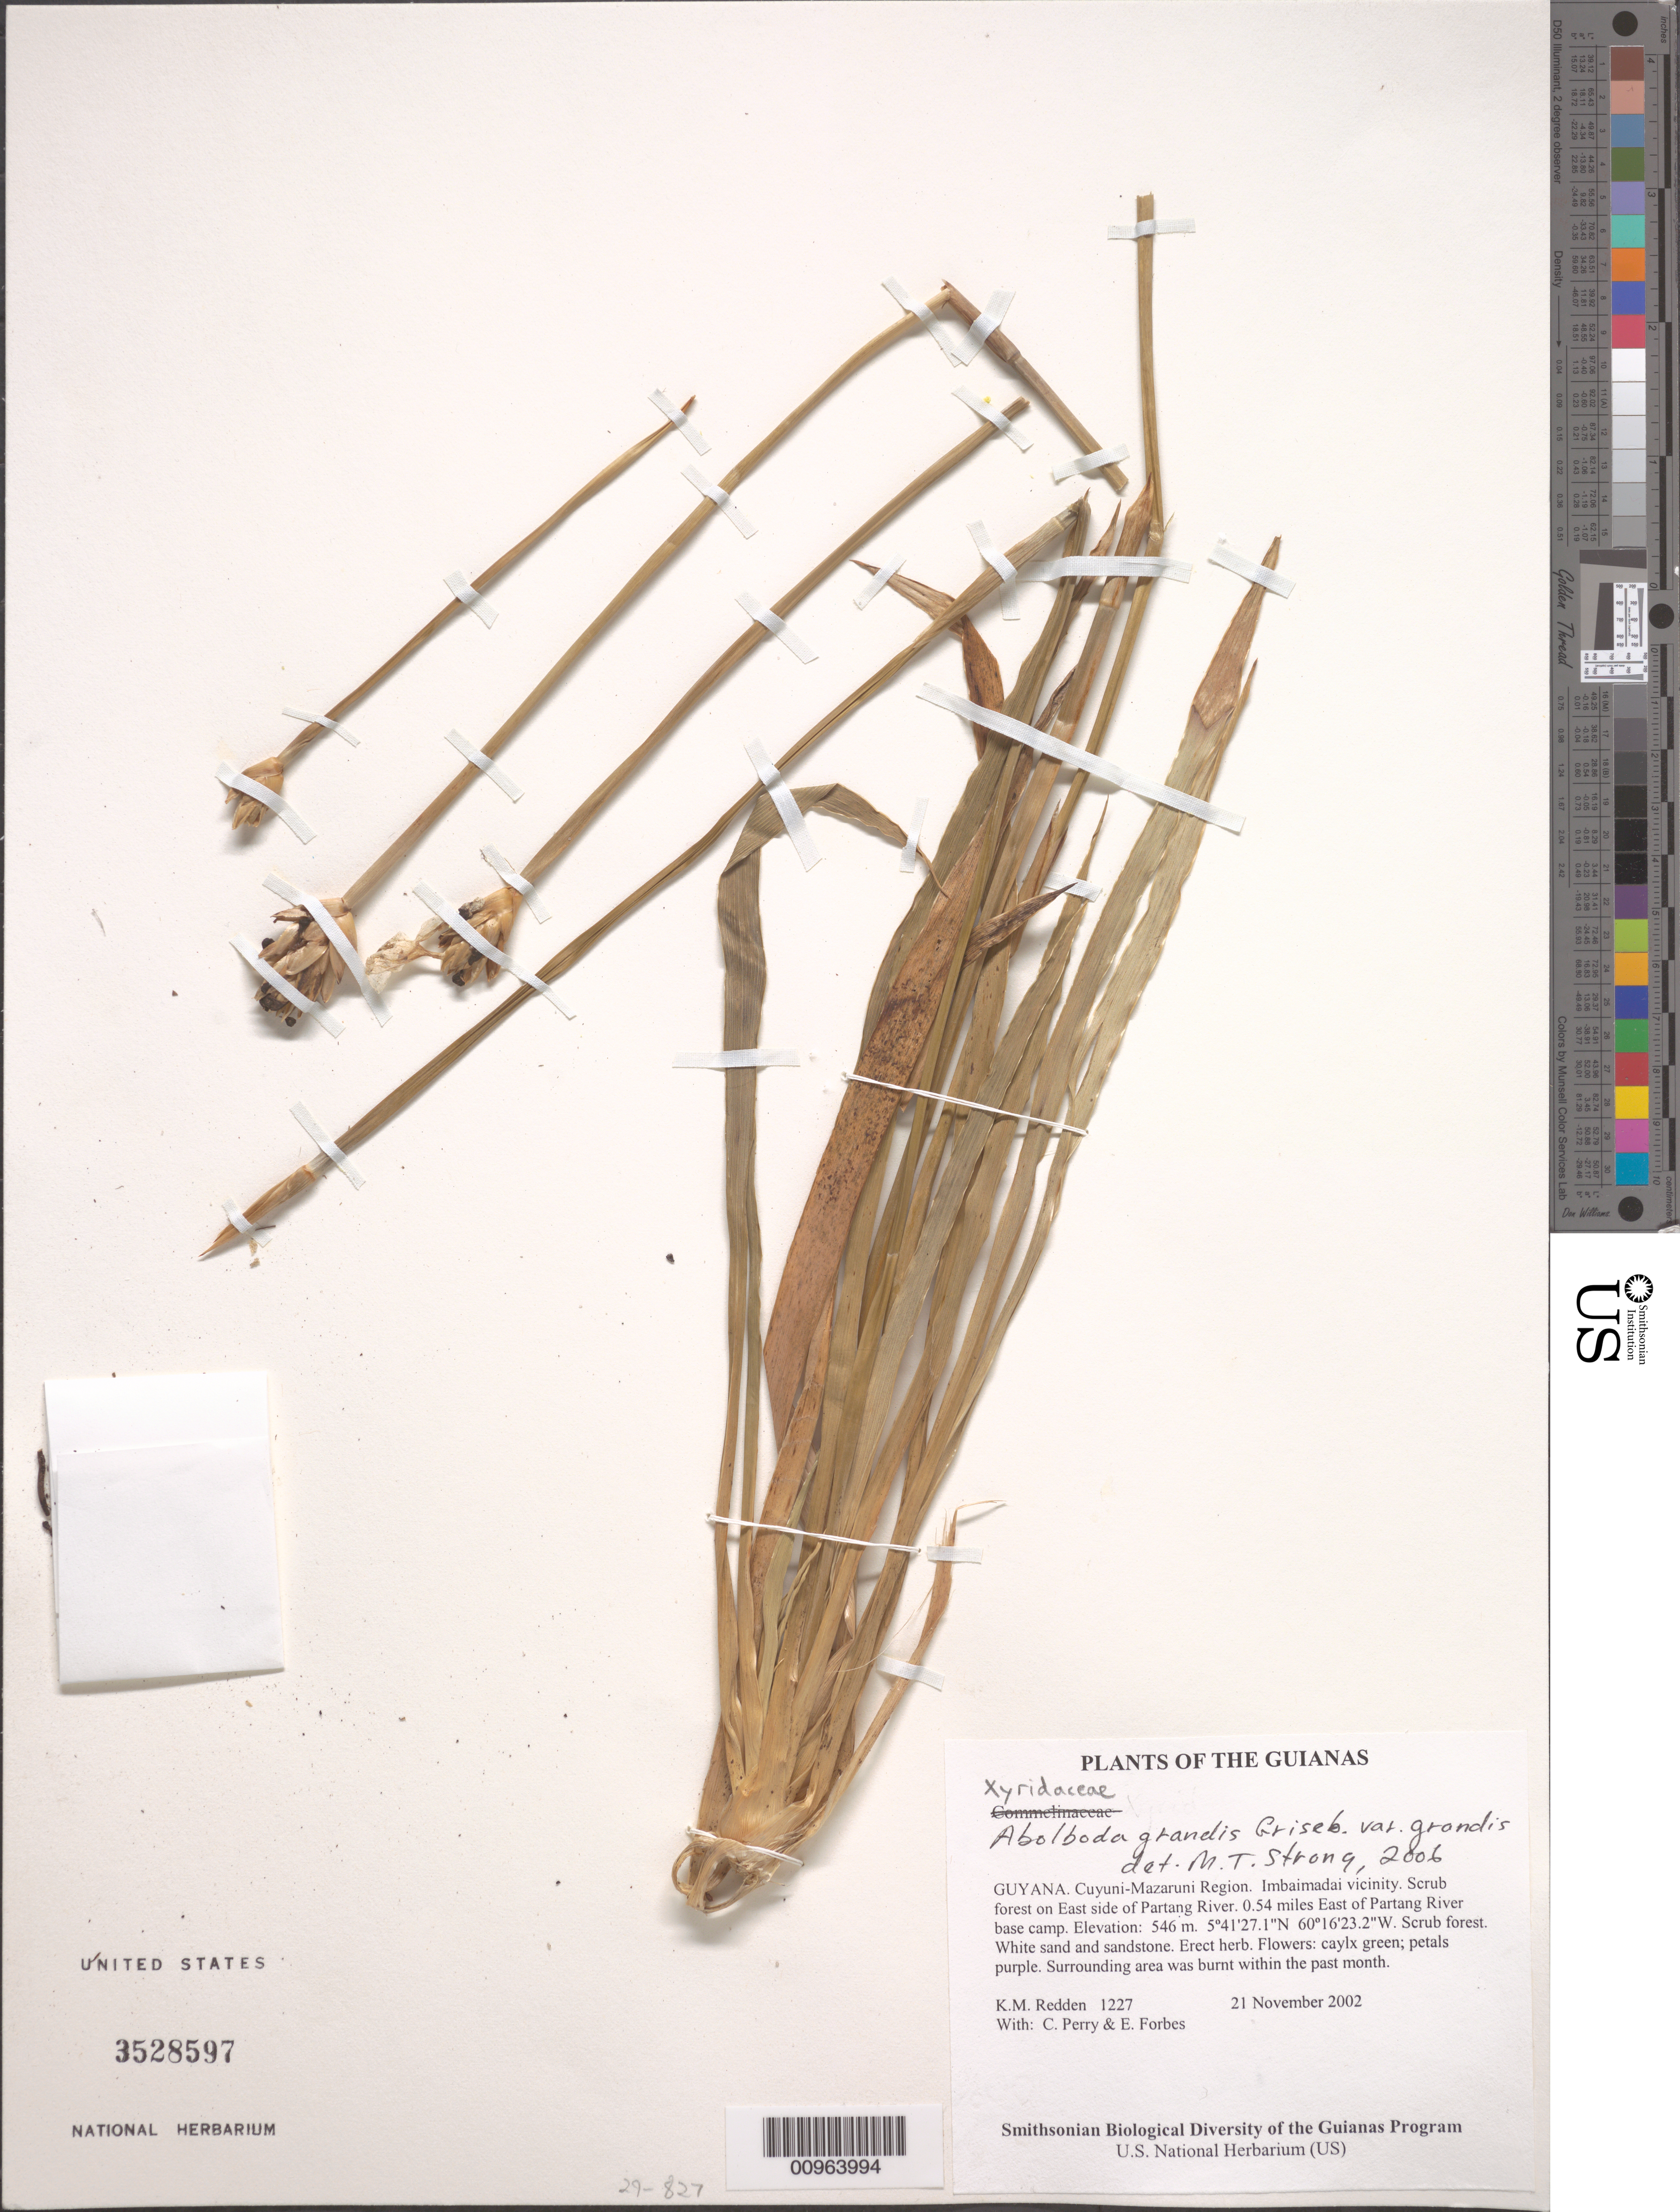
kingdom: Plantae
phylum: Tracheophyta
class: Liliopsida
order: Poales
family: Xyridaceae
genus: Abolboda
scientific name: Abolboda grandis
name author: Griseb.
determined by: Strong, M. T., (US), Smithsonian Institution - National Museum of Natural History (UNITED STATES)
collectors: K. M. Redden, C. Perry & E. Forbes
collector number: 1227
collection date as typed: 21 November 2002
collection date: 2002-11-21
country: Guyana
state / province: Cuyuni-Mazaruni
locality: Imbaimadai vicinity. Scrub forest on East side of Partang River. 0.54 miles East of Partang River base camp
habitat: Scrub forest. White sand and sandstone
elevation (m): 546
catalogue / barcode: US 3528597